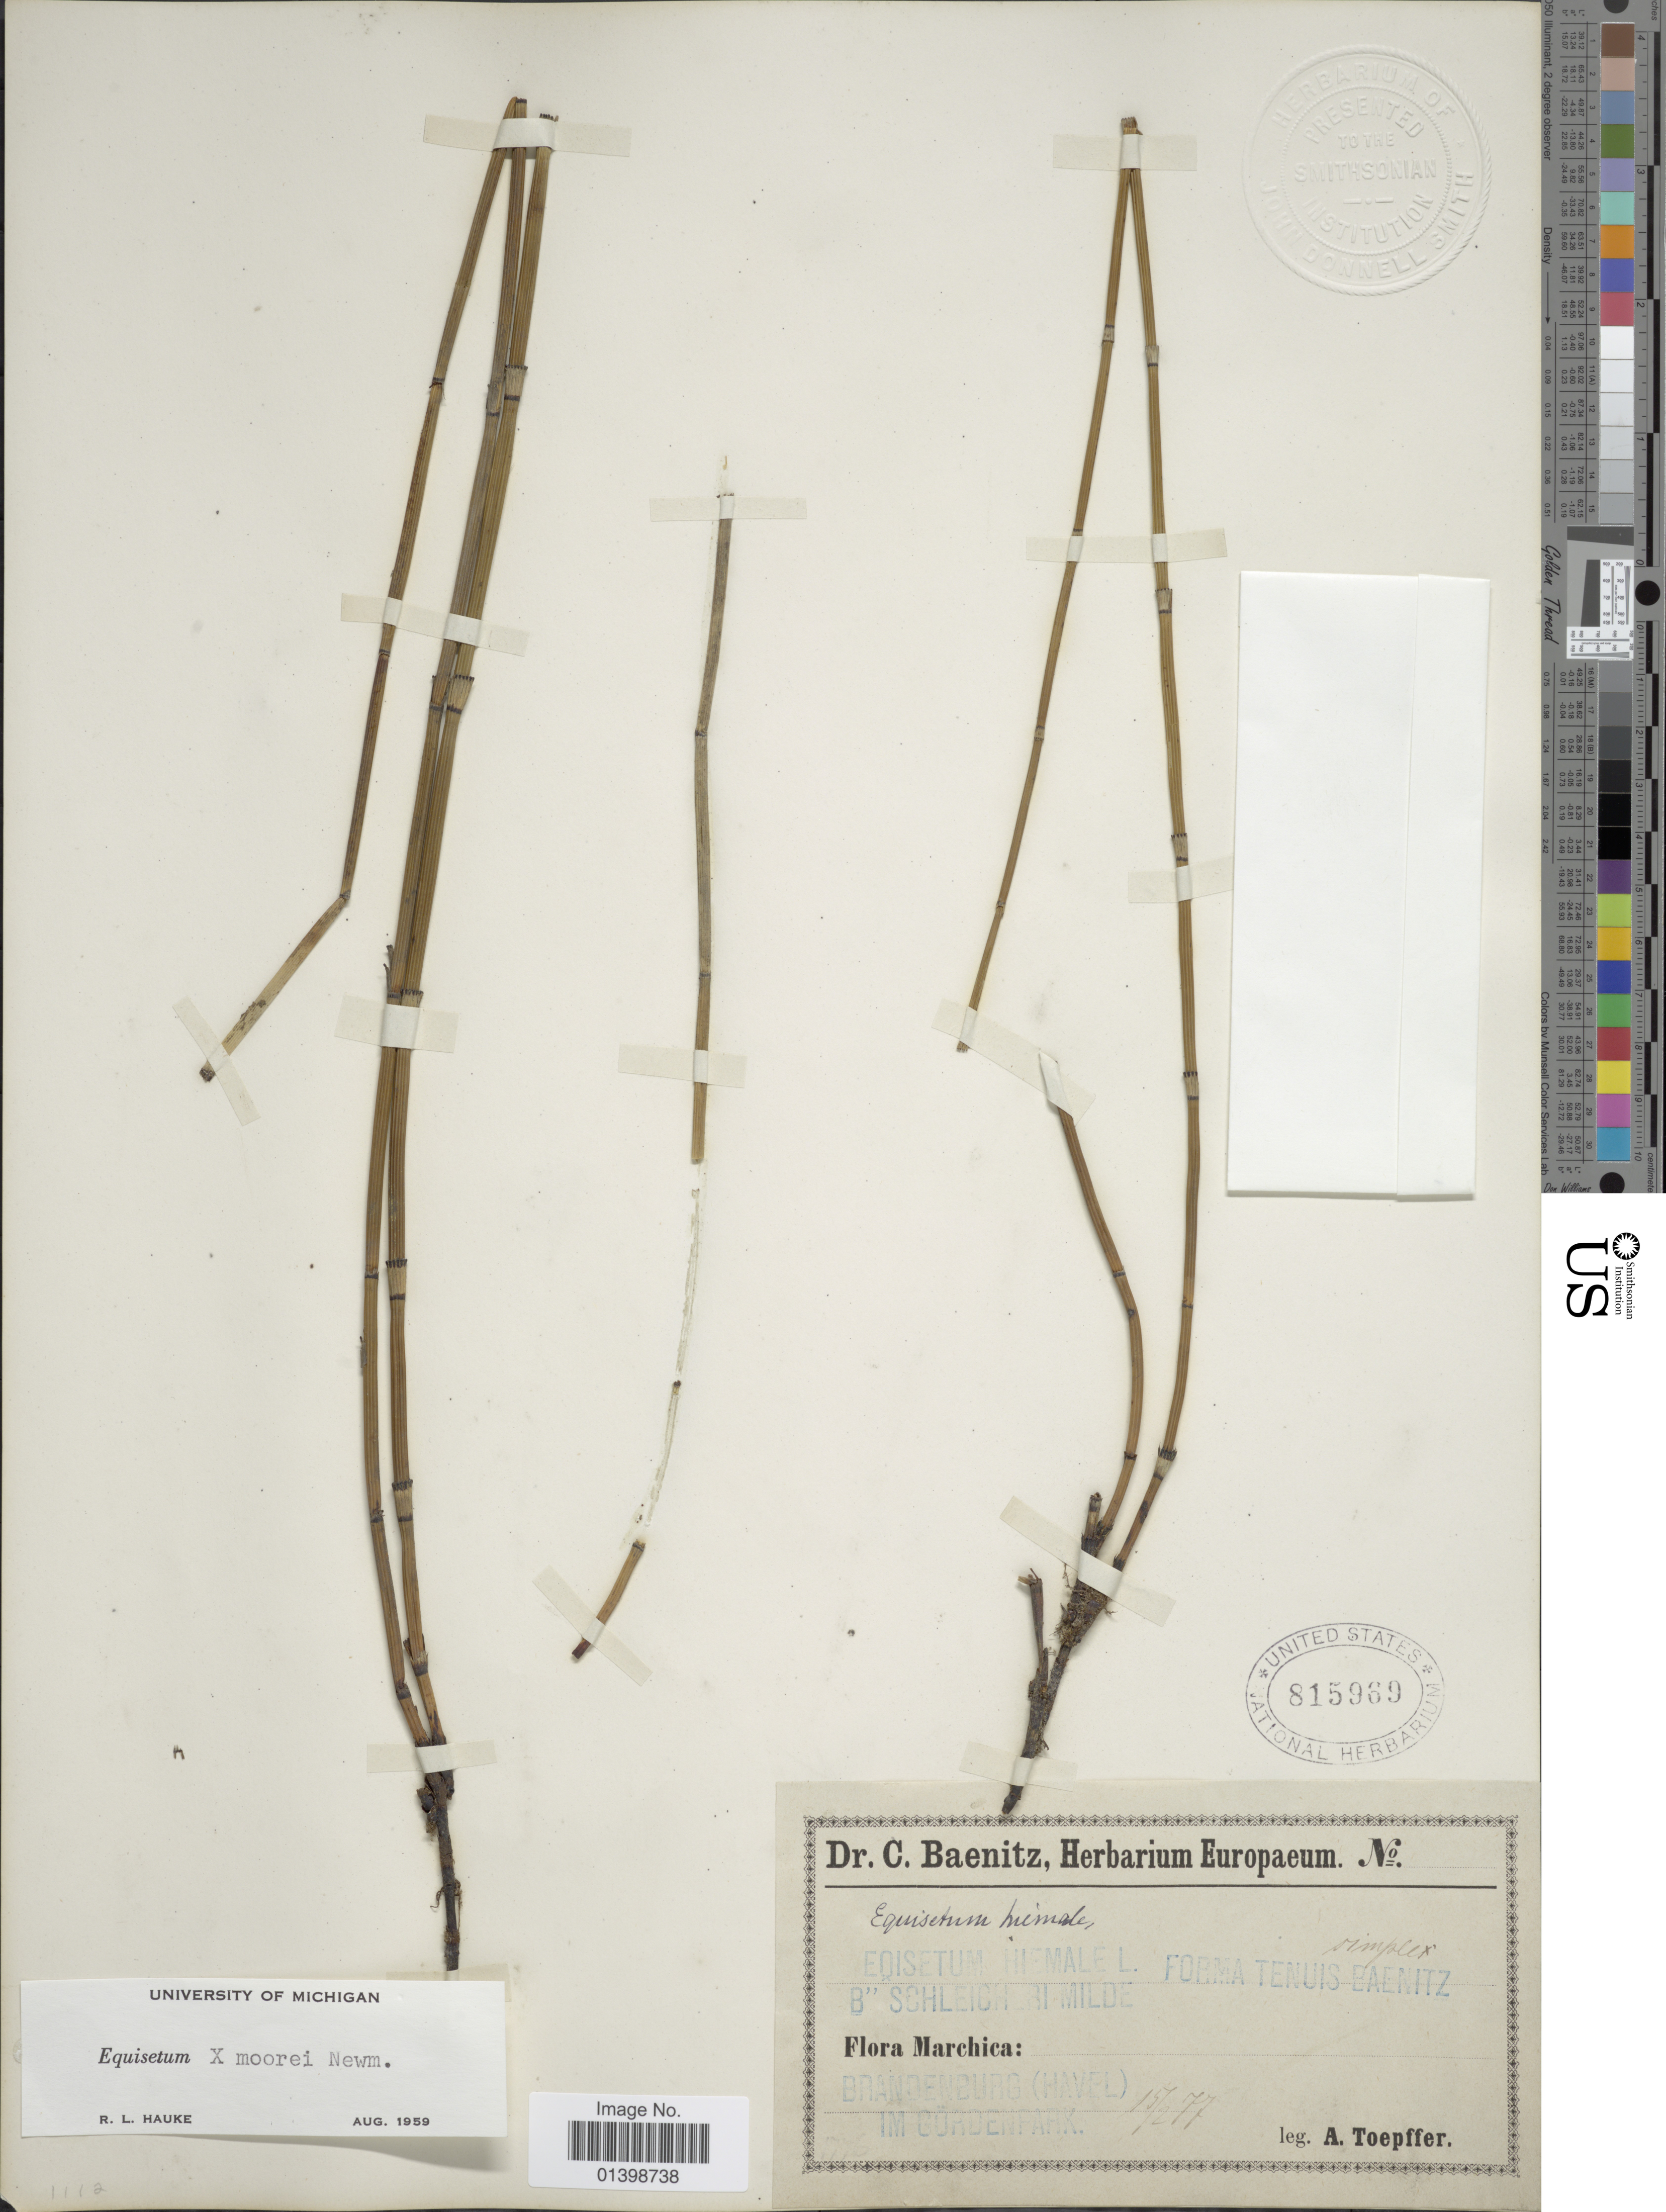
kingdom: Plantae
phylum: Tracheophyta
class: Polypodiopsida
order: Equisetales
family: Equisetaceae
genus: Equisetum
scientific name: Equisetum moorei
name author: Newman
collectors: A. Toepffer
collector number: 1796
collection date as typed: Transcribed d/m/y: 15/2/77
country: Germany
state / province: Brandenburg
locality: (Havel) im Börderpark [interpreted]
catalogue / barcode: US 815969